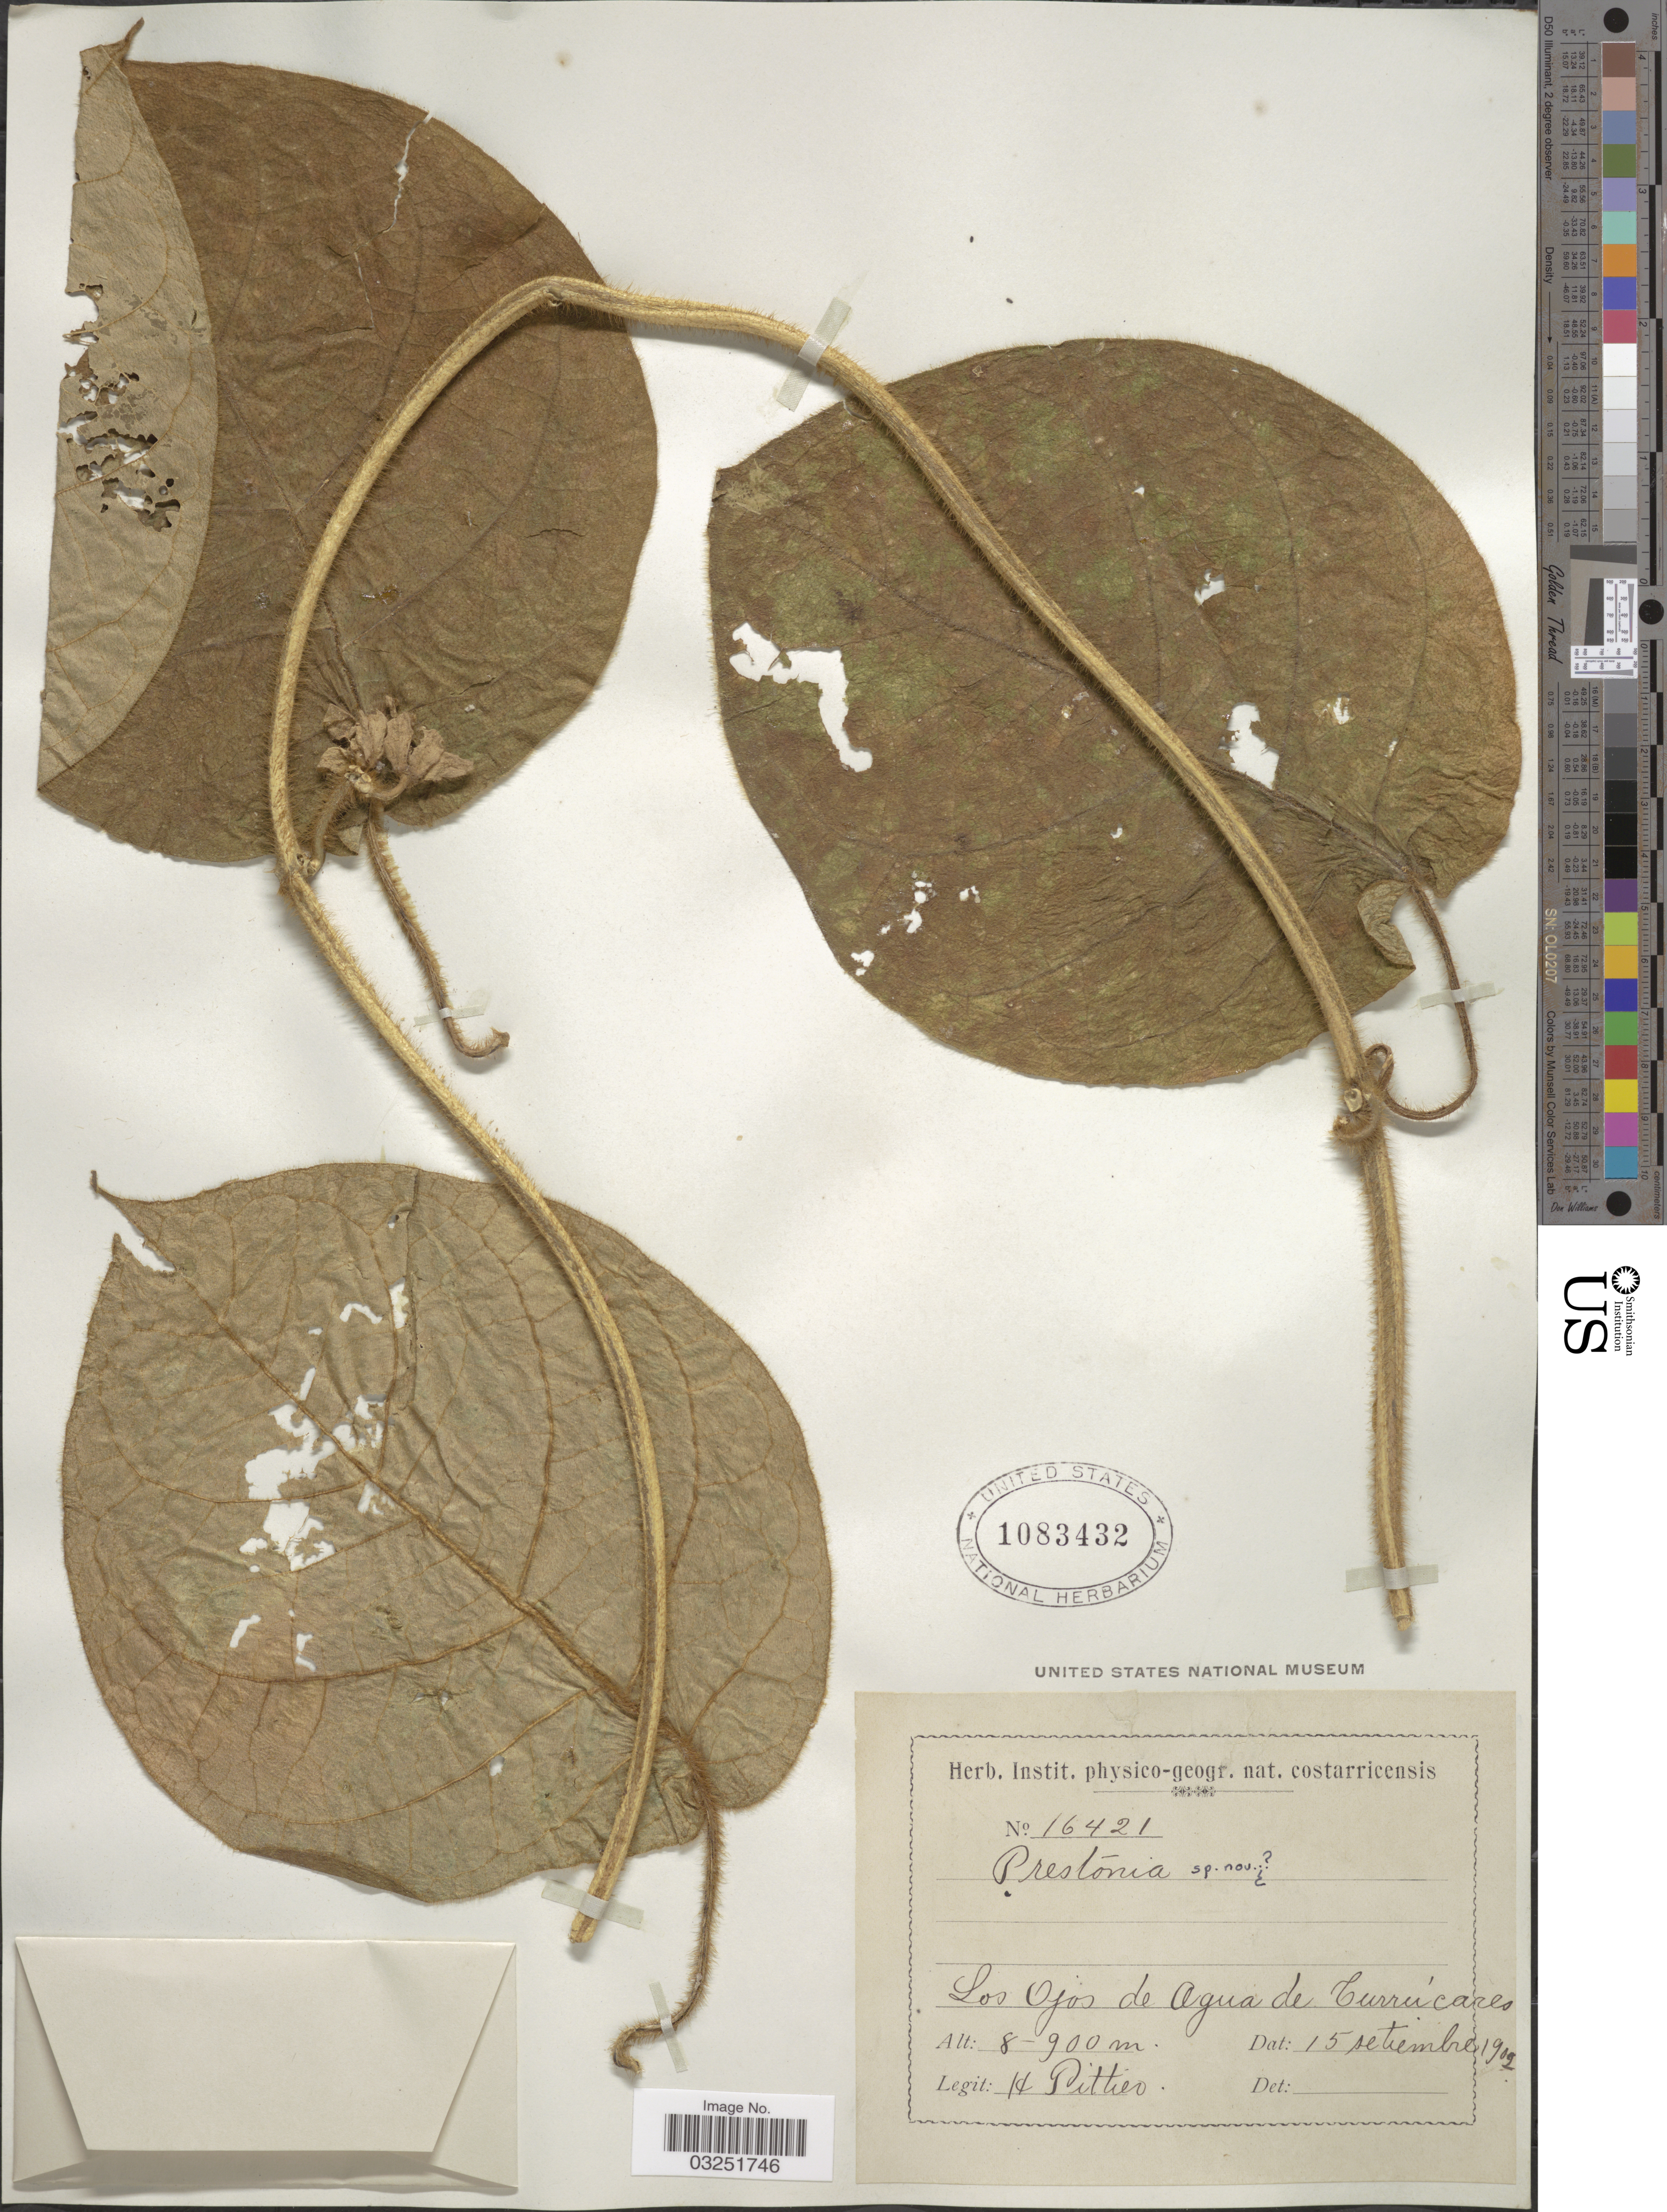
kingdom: Plantae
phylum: Tracheophyta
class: Magnoliopsida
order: Gentianales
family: Apocynaceae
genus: Prestonia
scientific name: Prestonia ipomaeifolia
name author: A. DC.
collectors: H. F. Pittier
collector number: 16421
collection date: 1902-09-15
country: Costa Rica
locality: Los Ojos de Agua de Currúcares.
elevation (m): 800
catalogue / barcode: US 1083432